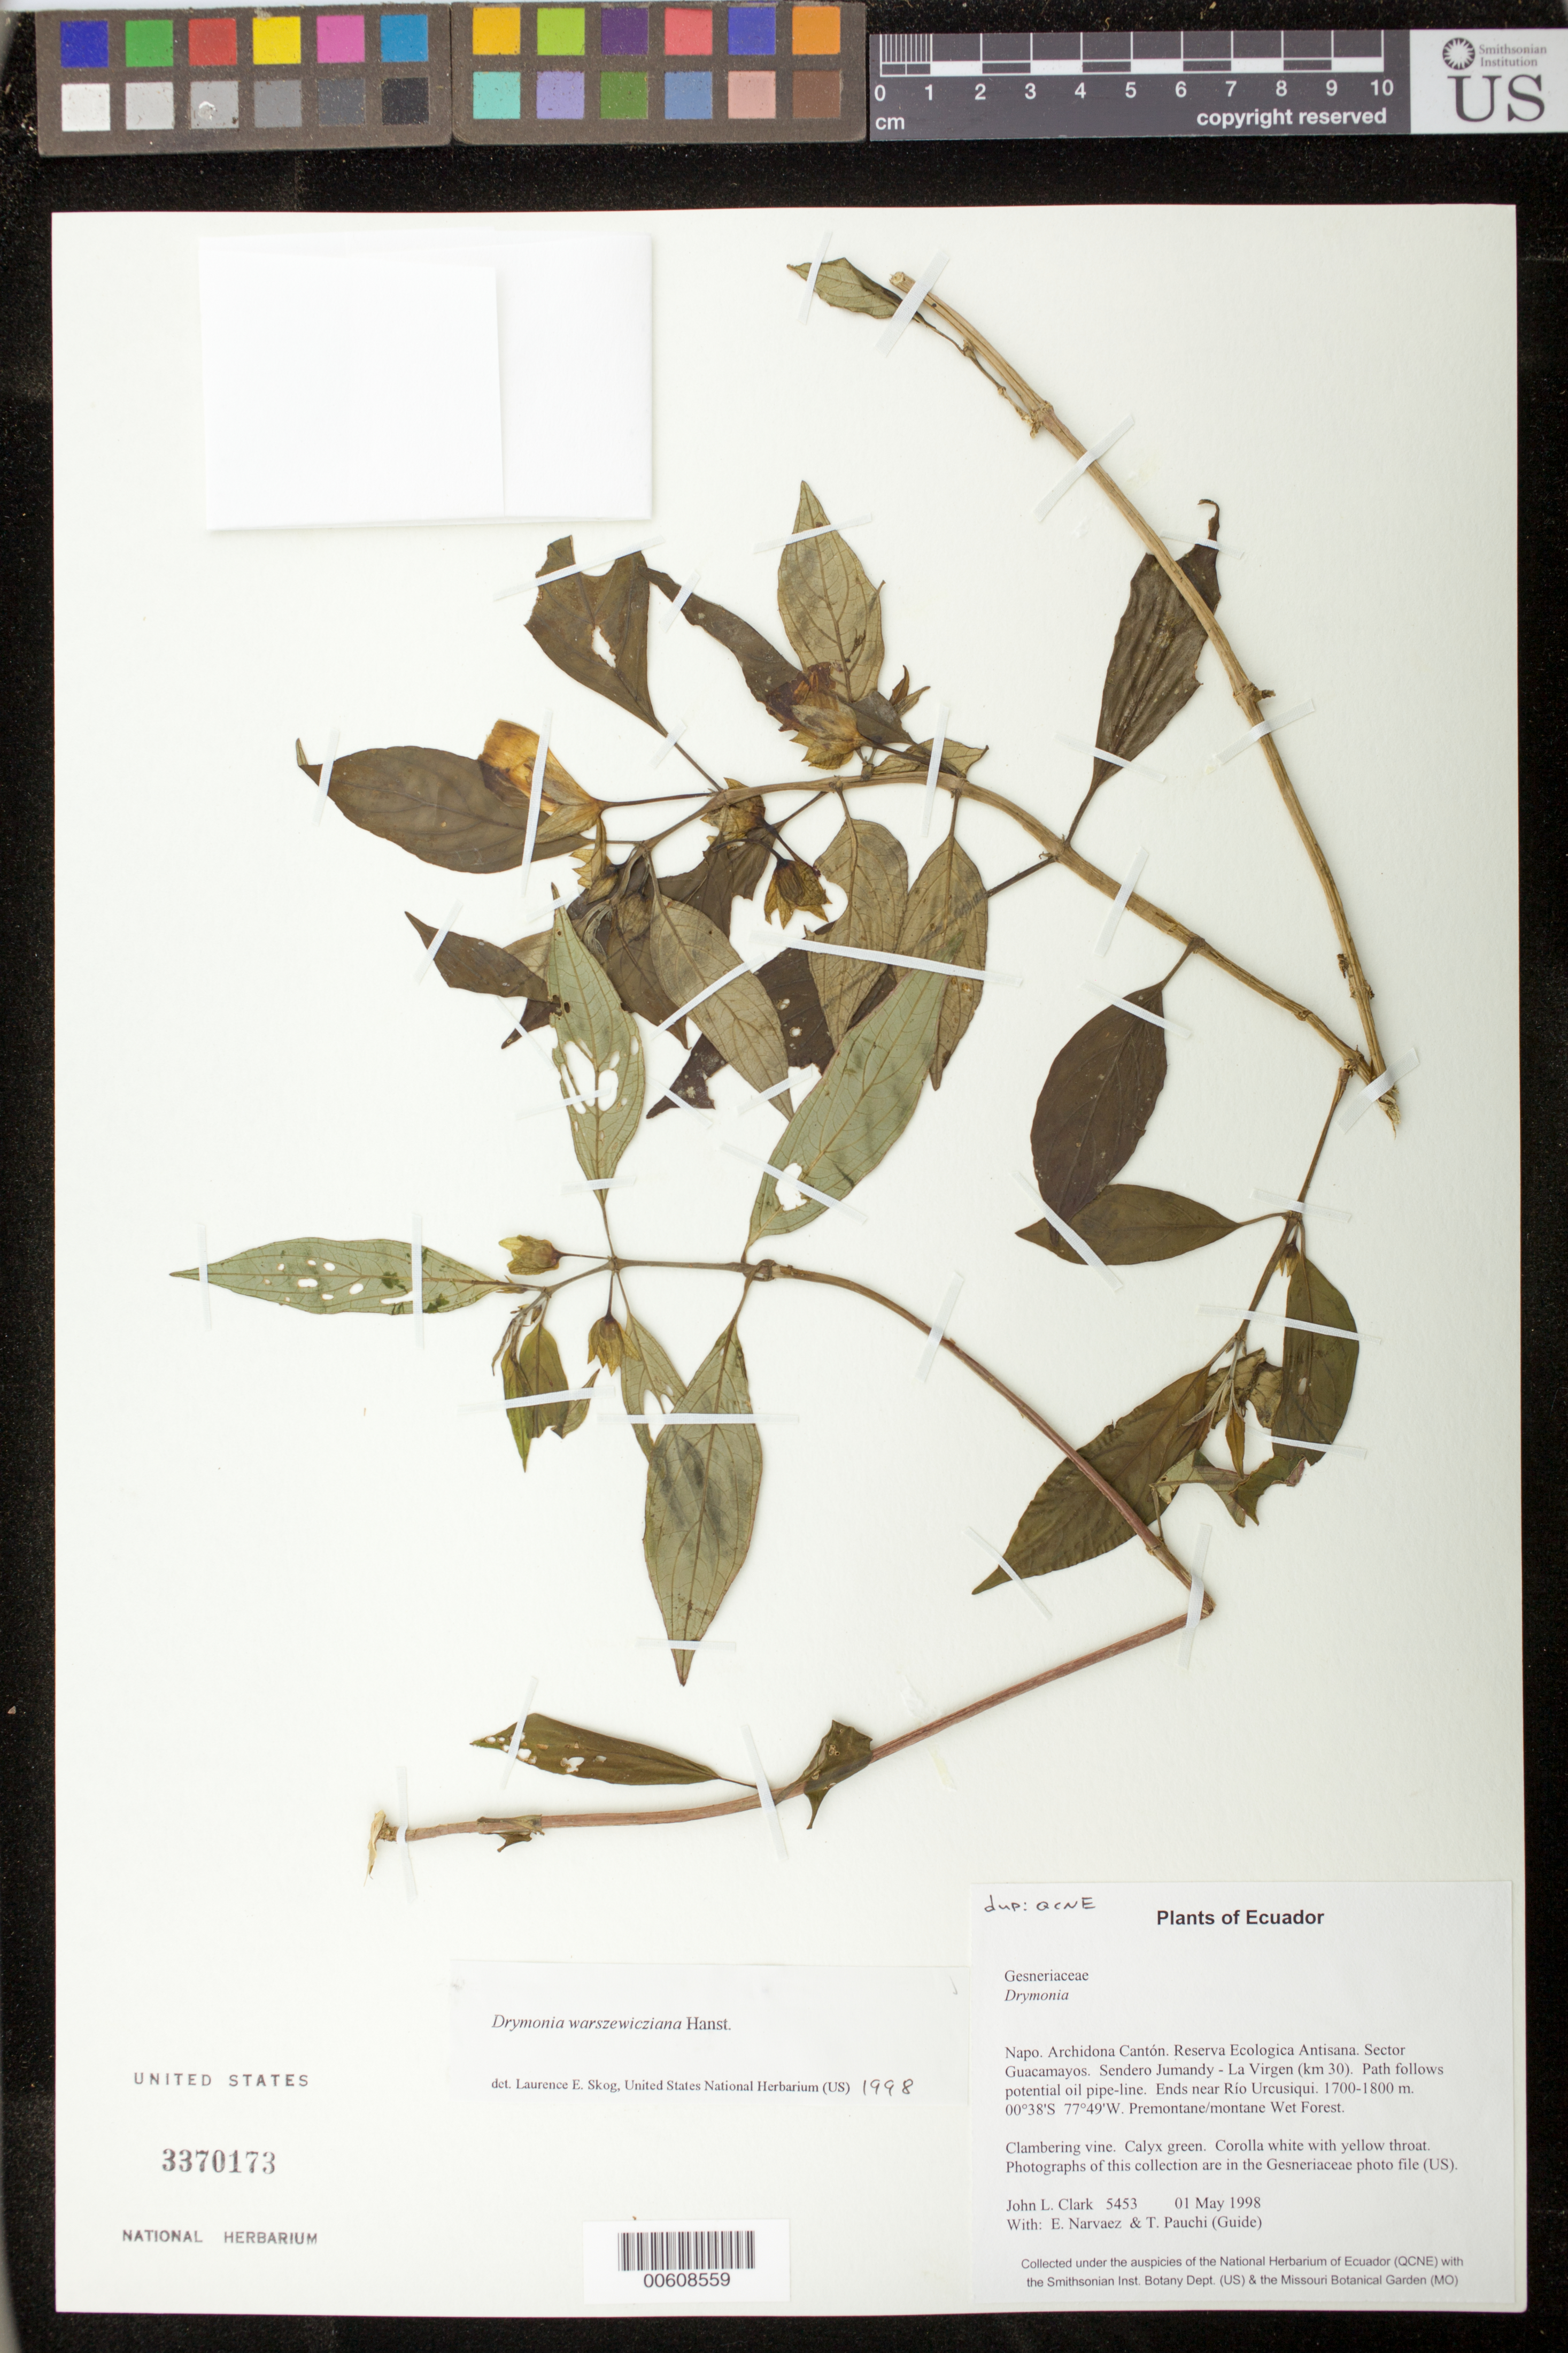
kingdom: Plantae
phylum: Tracheophyta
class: Magnoliopsida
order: Lamiales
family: Gesneriaceae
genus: Drymonia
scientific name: Drymonia warszewicziana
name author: Hanst.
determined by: Skog, Laurence E.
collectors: J. L. Clark, E. Narváez & T. Pauchi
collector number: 5453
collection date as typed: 01 May 1998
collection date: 1998-05-01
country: Ecuador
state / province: Napo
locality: Archidona Cantón. Reserva Ecologica Antisana. Sector Guacamayos. Sendero Jumandy - La Virgen (km 30). Path follows potential oil pipe-line. Ends near Río Urcusiqui.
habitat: Premontane/montane Wet Forest.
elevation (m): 1700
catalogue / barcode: US 3370173